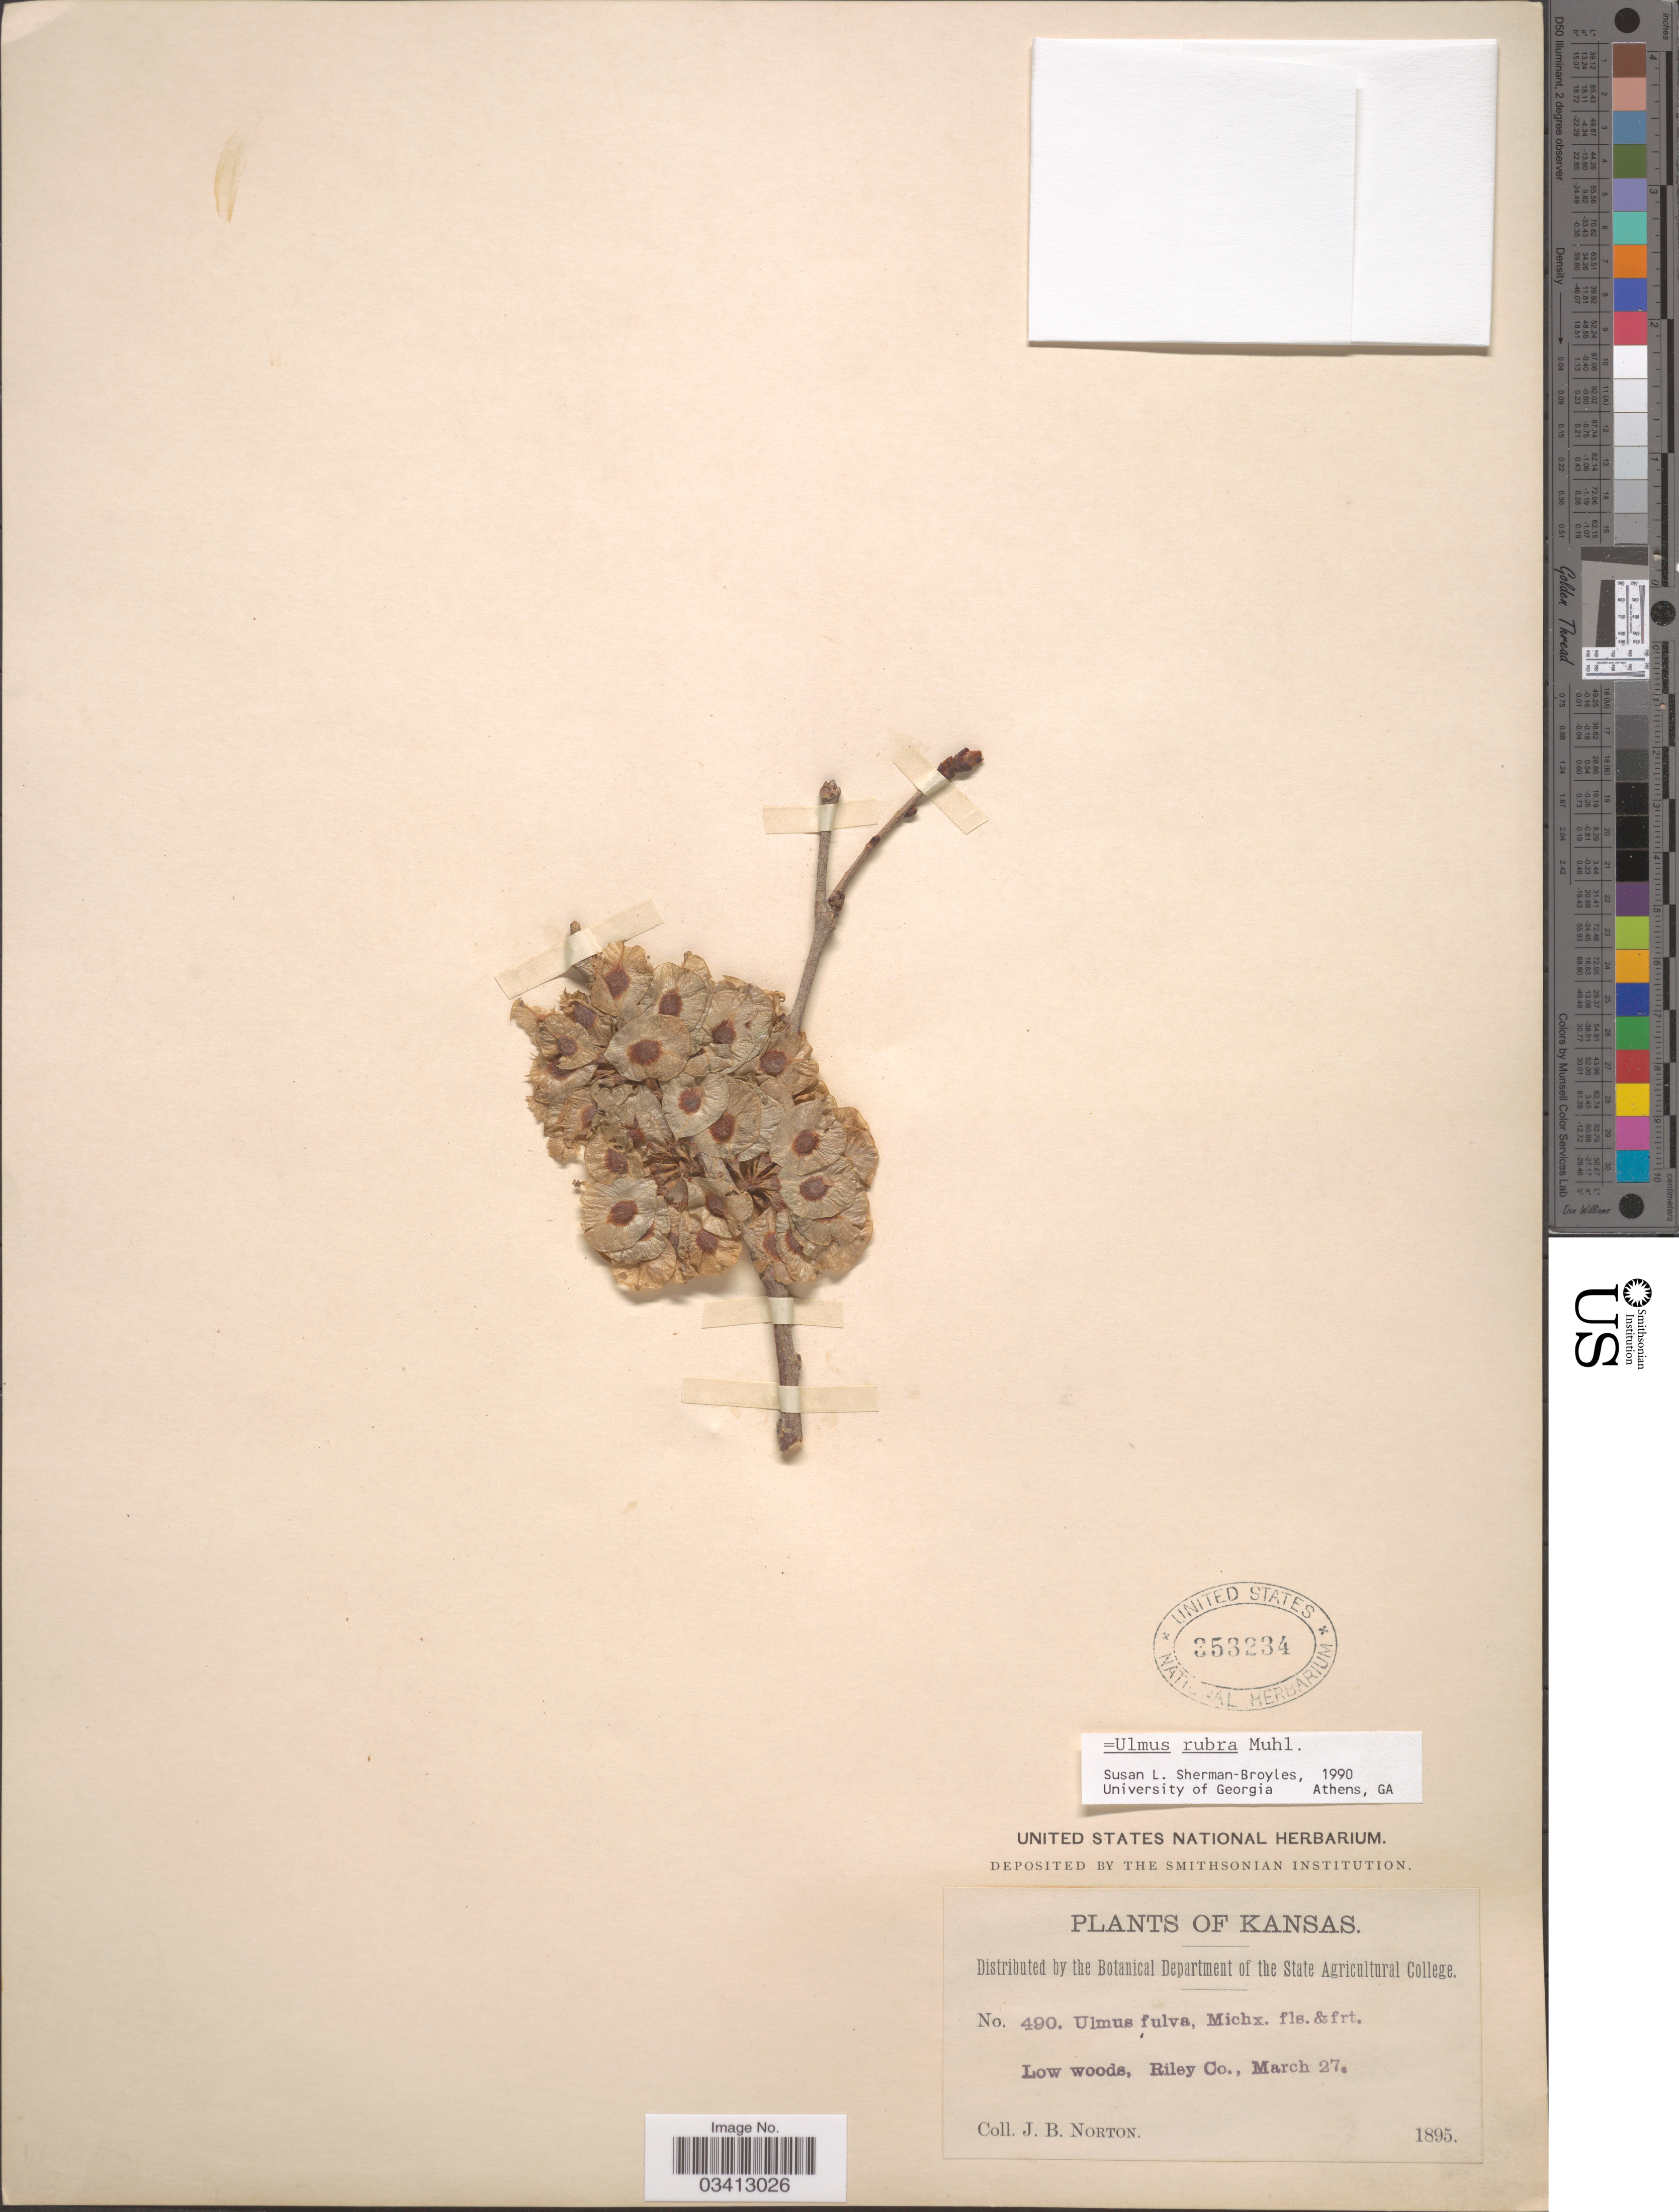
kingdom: Plantae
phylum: Tracheophyta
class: Magnoliopsida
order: Rosales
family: Ulmaceae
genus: Ulmus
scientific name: Ulmus rubra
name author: Muhl.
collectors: J. B. Norton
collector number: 490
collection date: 1895-03-27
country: United States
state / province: Kansas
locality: Low woods, Riley Co.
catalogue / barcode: US 353234